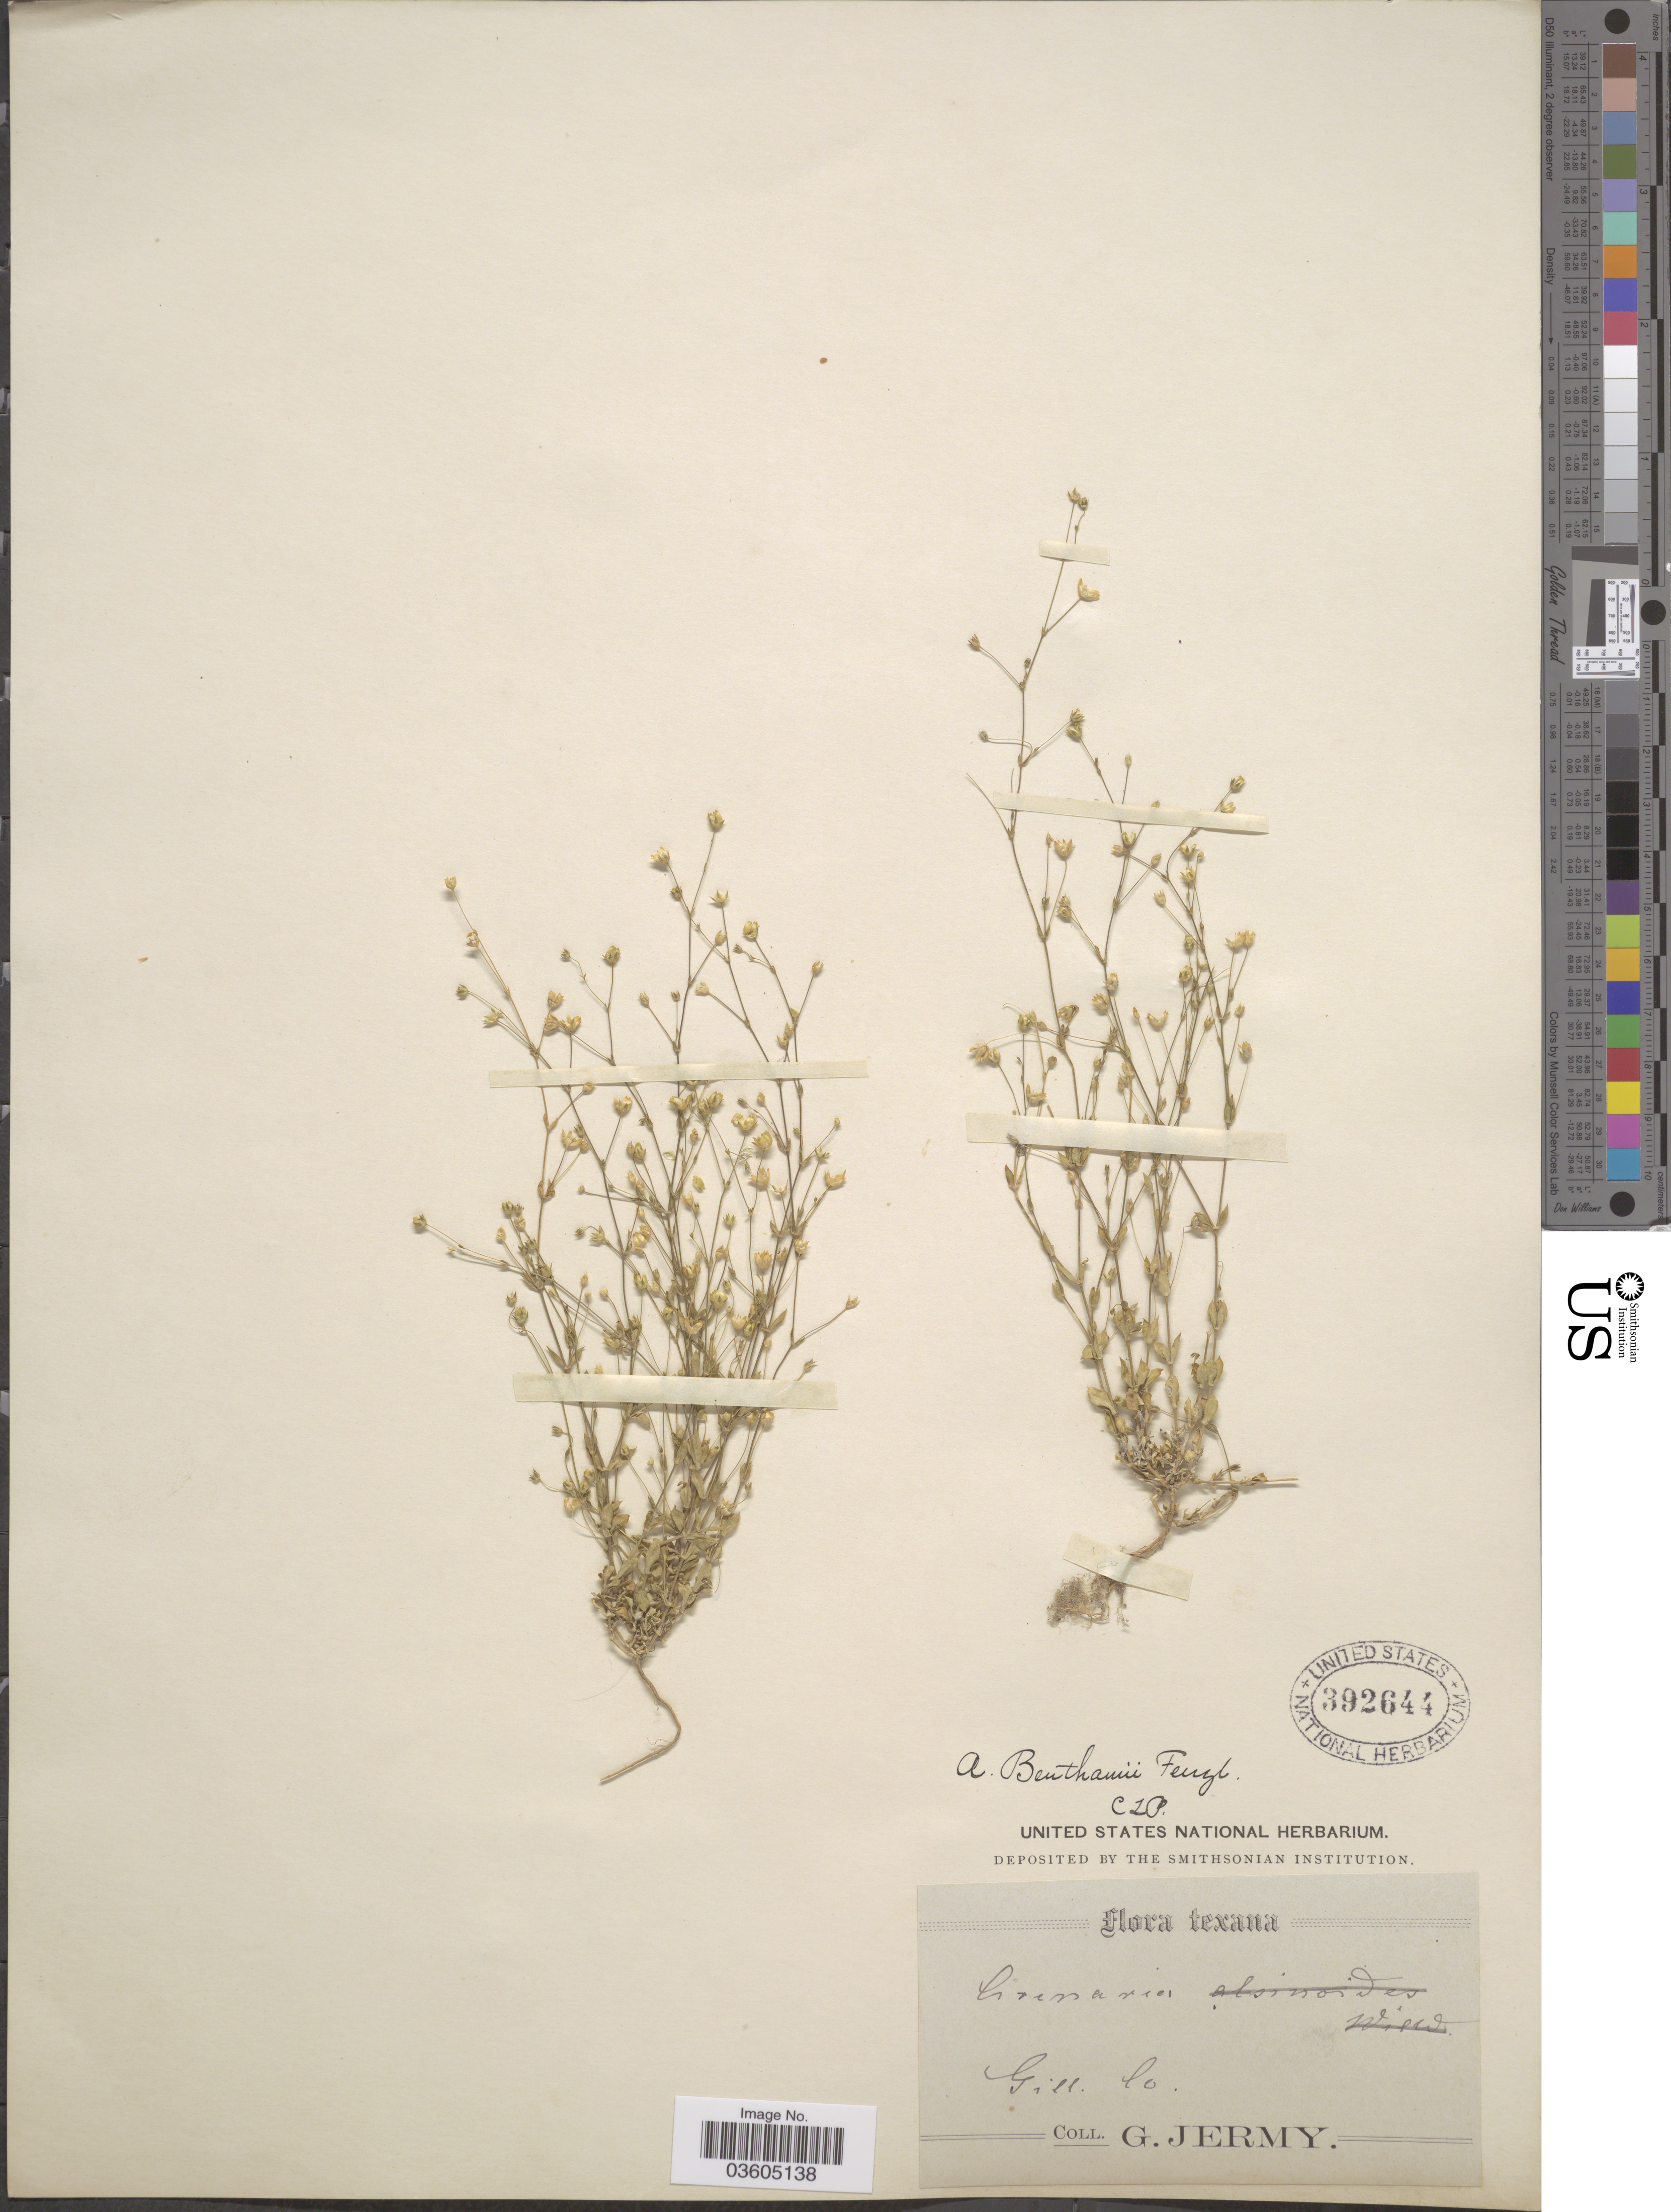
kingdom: Plantae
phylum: Tracheophyta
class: Magnoliopsida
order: Caryophyllales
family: Caryophyllaceae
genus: Arenaria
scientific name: Arenaria benthamii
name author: Fenzl ex Torr. & A. Gray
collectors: G. Jermy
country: United States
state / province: Texas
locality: Gill. Co.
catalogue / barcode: US 392644